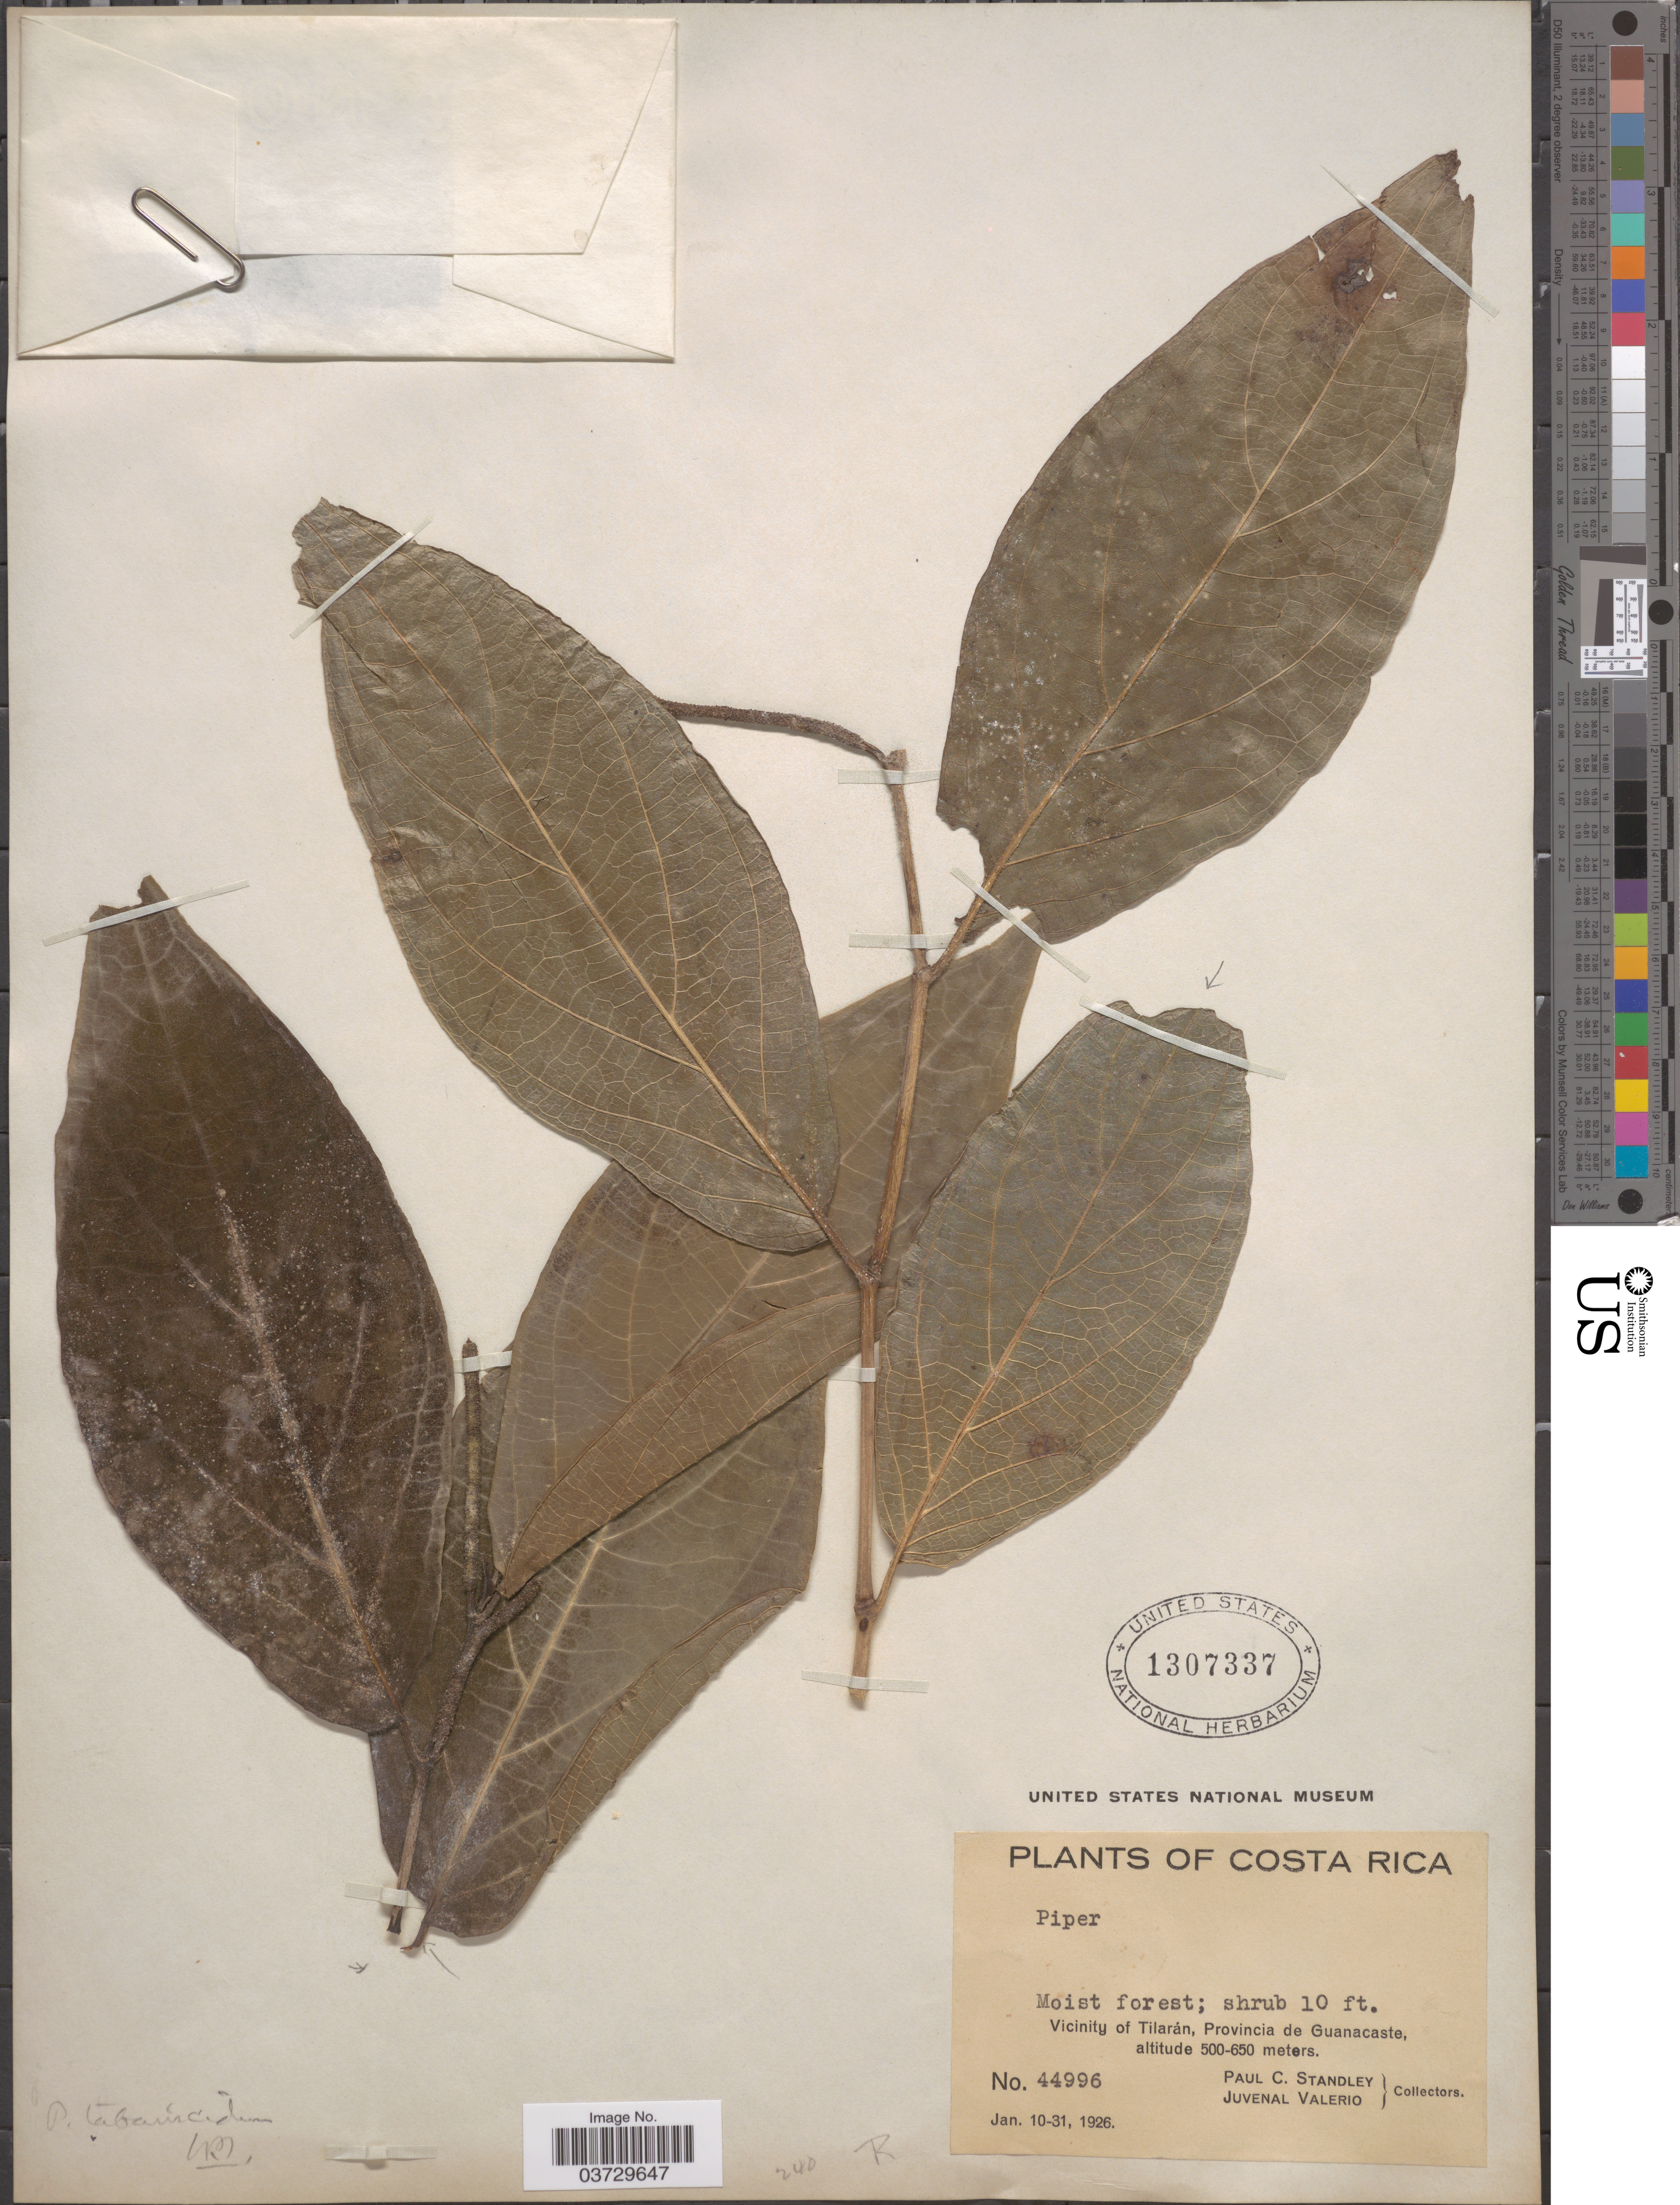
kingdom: Plantae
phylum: Tracheophyta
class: Magnoliopsida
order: Piperales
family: Piperaceae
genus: Piper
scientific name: Piper tabanicidum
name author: Trel.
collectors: P. C. Standley & J. Valerio R.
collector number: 44996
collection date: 1926-01-10/1926-01-31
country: Costa Rica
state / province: Guanacaste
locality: Vicinity of Tilarán.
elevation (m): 500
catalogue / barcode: US 1307337